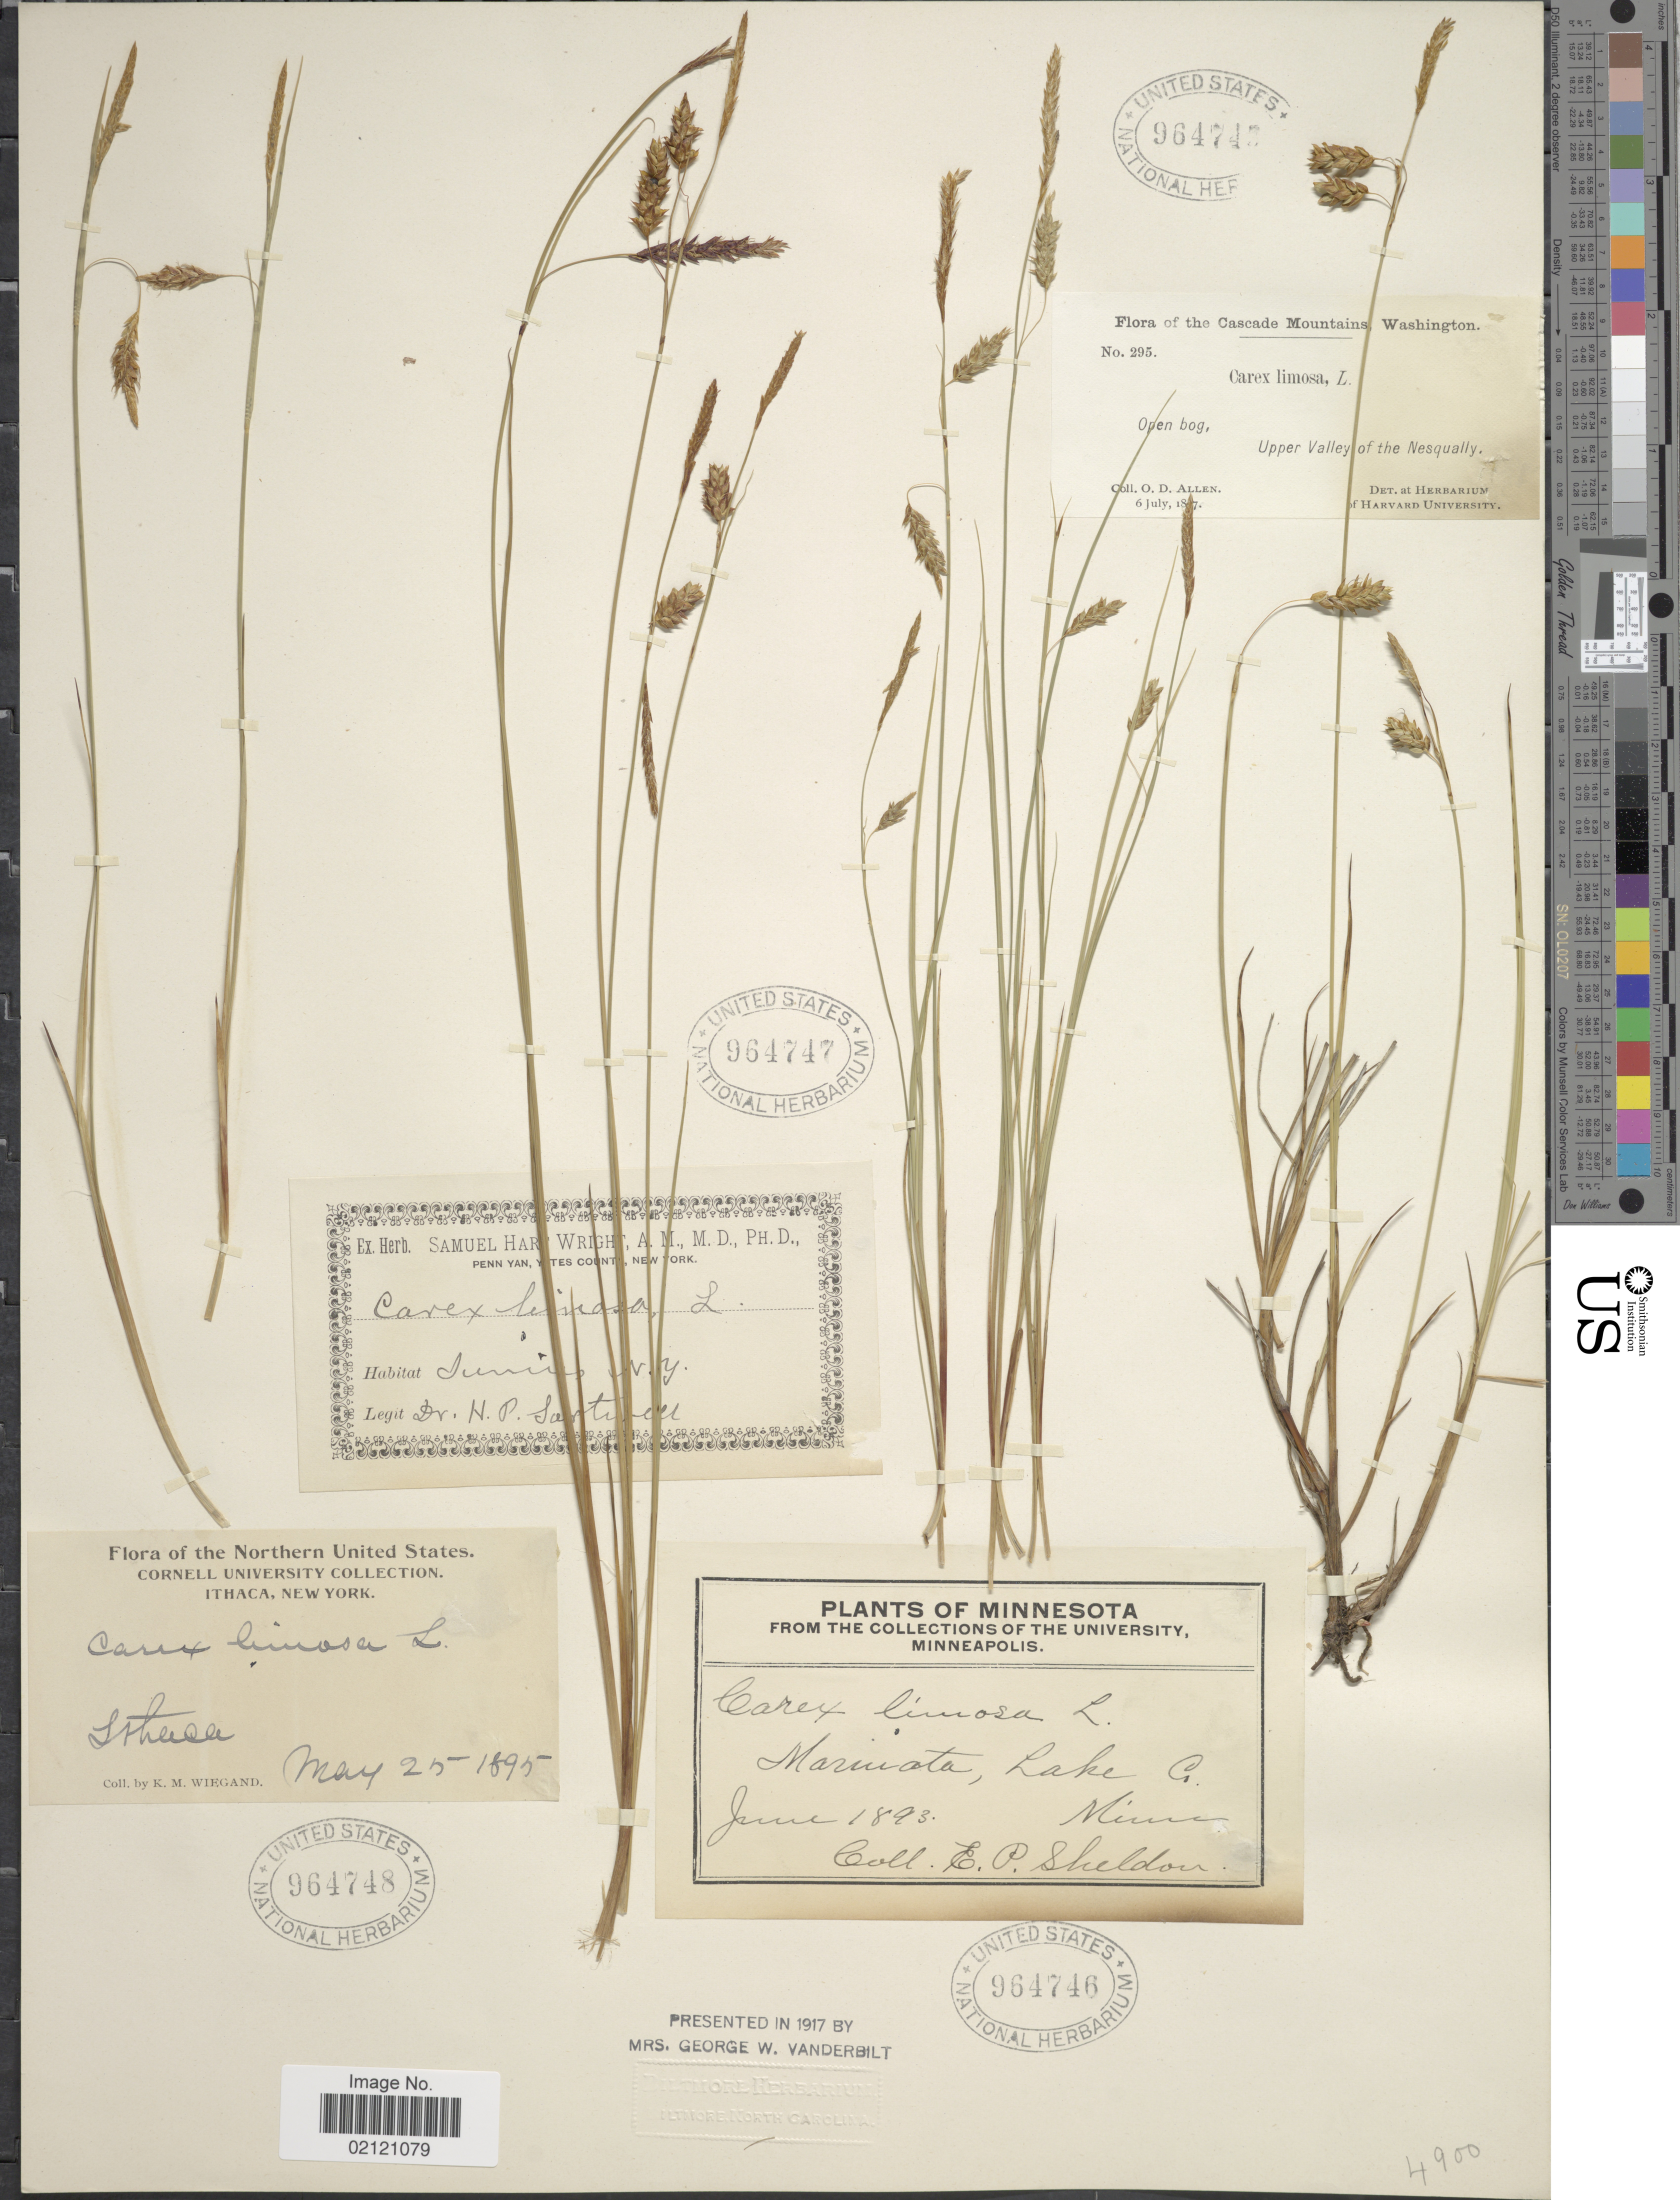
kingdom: Plantae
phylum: Tracheophyta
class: Liliopsida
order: Poales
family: Cyperaceae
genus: Carex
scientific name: Carex limosa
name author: L.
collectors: E. P. Sheldon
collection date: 1893-06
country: United States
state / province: Minnesota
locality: Marinata, Lake Co., Minn.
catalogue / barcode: US 964746-2